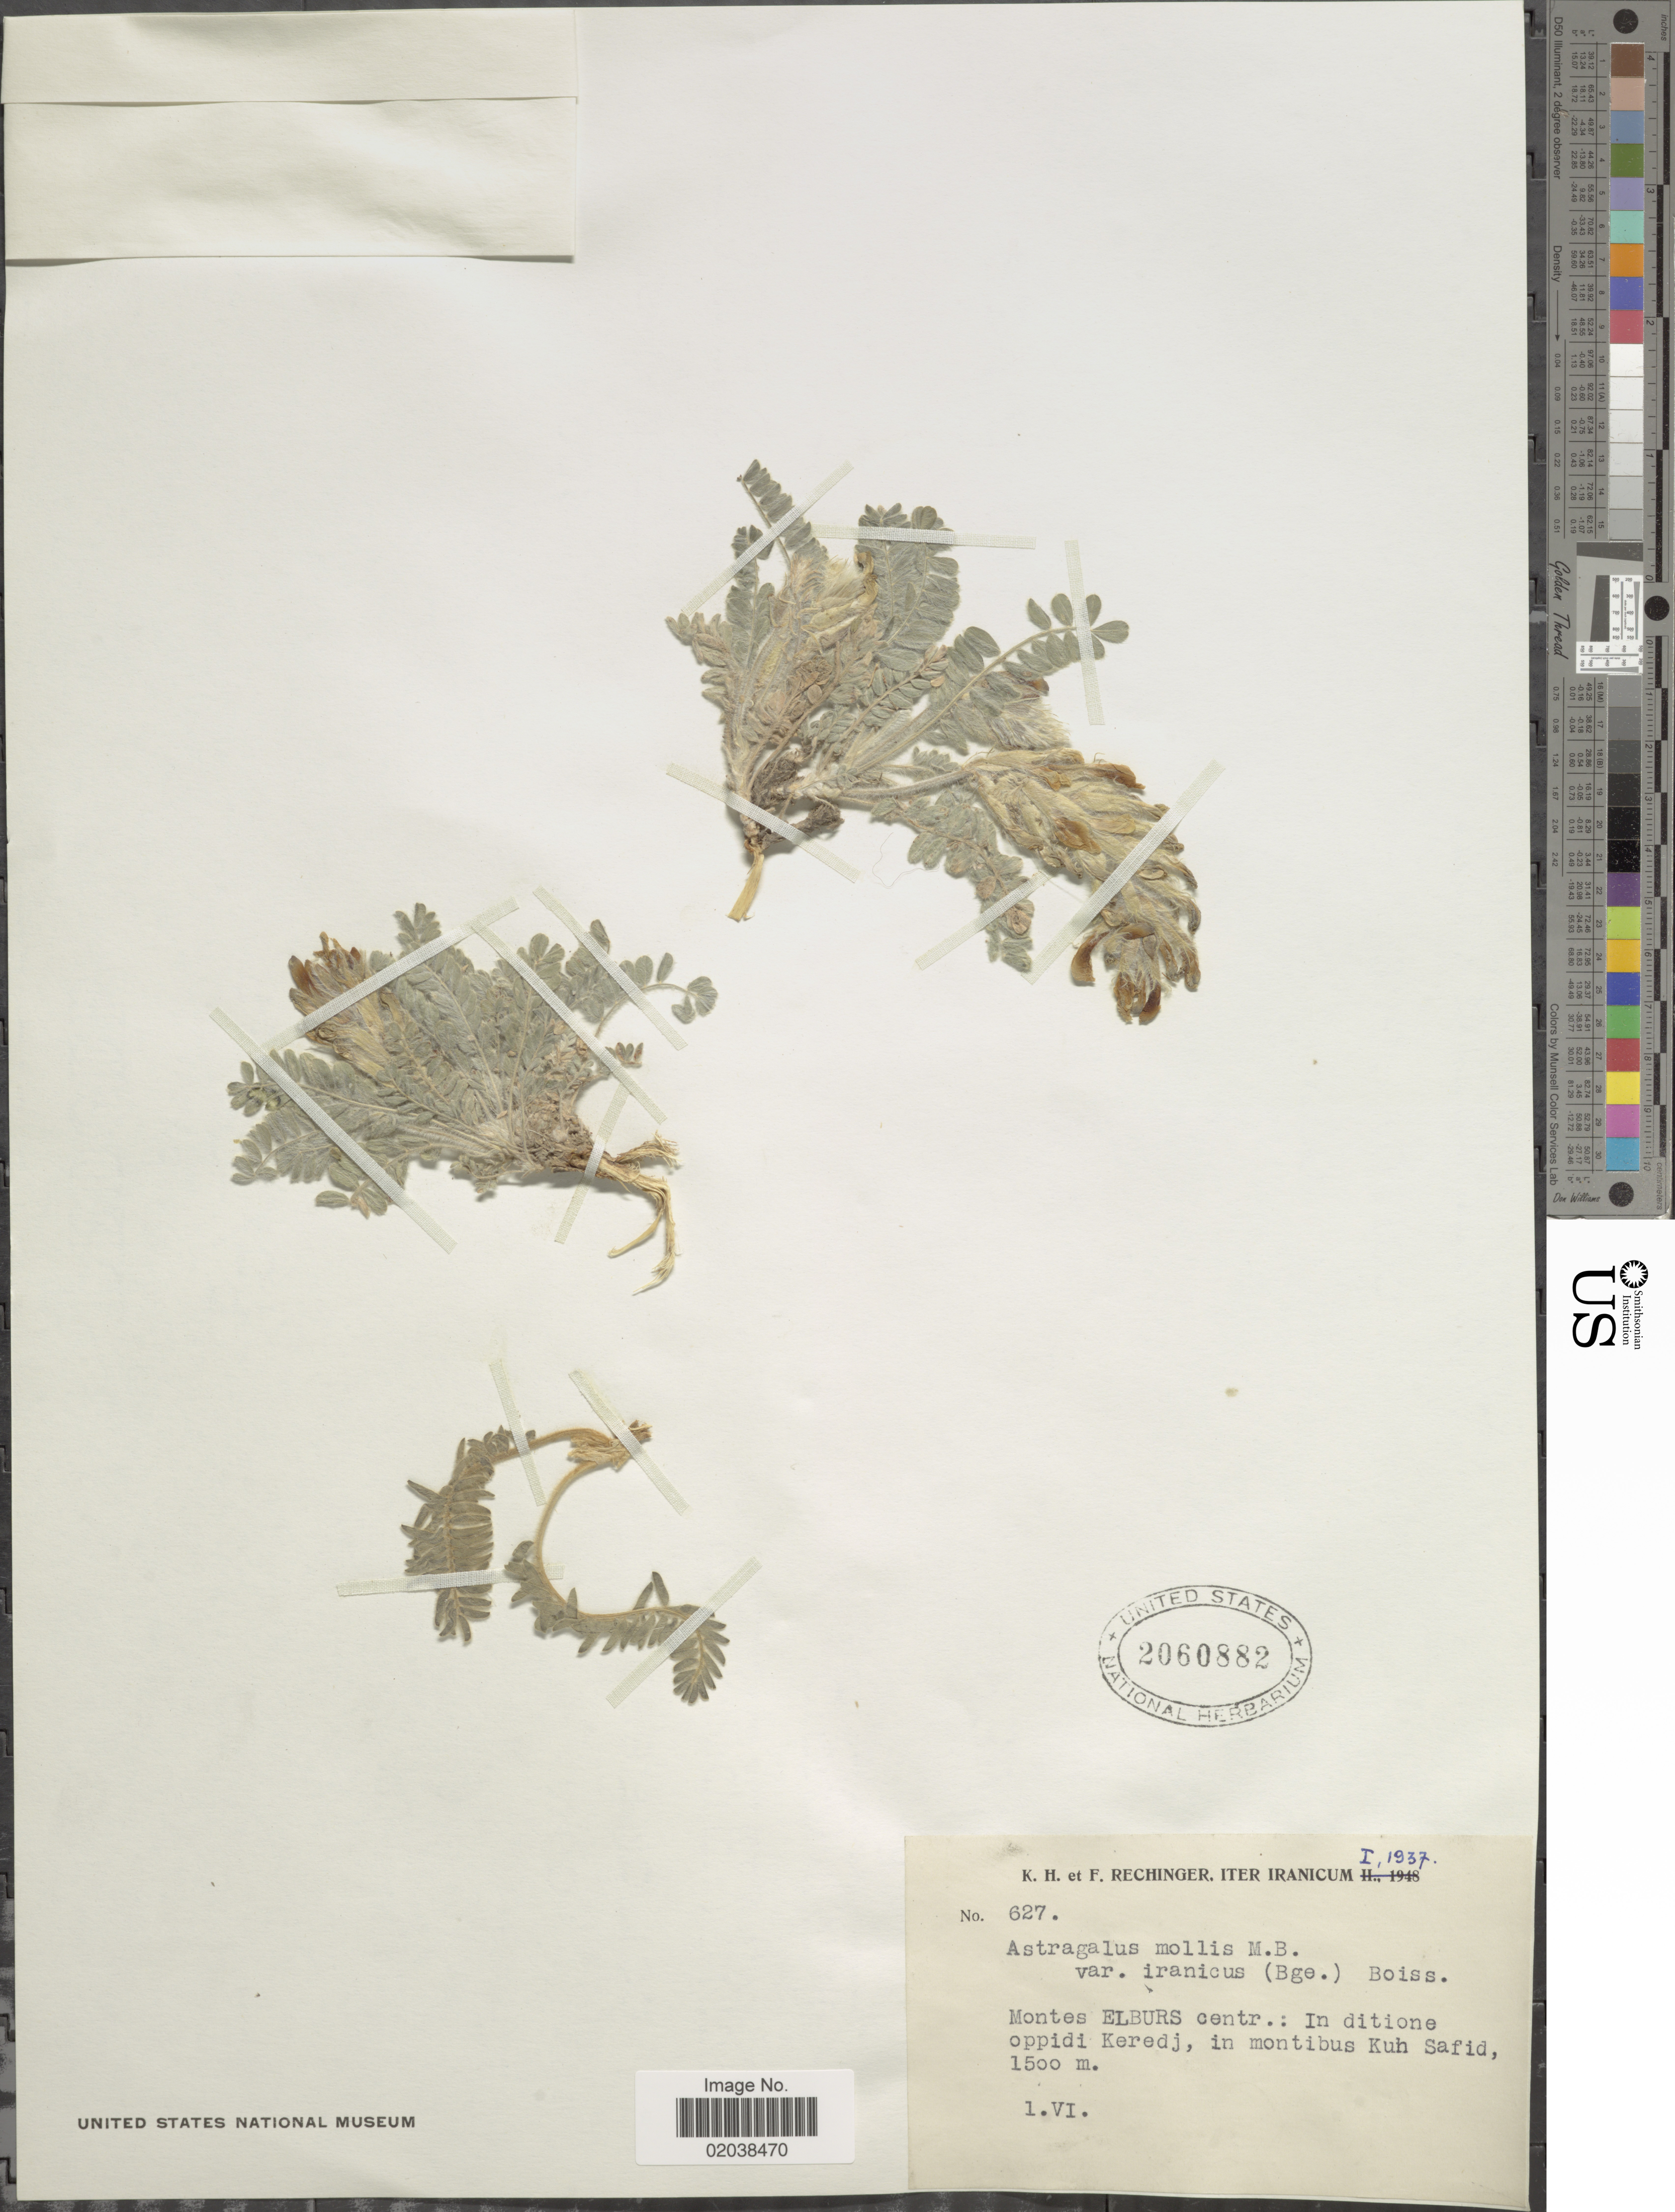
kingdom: Plantae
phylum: Tracheophyta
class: Magnoliopsida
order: Fabales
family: Fabaceae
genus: Astragalus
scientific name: Astragalus mollis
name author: M. Bieb.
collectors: K. H. Rechinger & F. Rechinger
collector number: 627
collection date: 1937-06-01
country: Iran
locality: Iranicum. Montes Elburs centr.: In ditione oppidi Keredj, in montibus Kuh Safid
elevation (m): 1500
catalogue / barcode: US 2060882